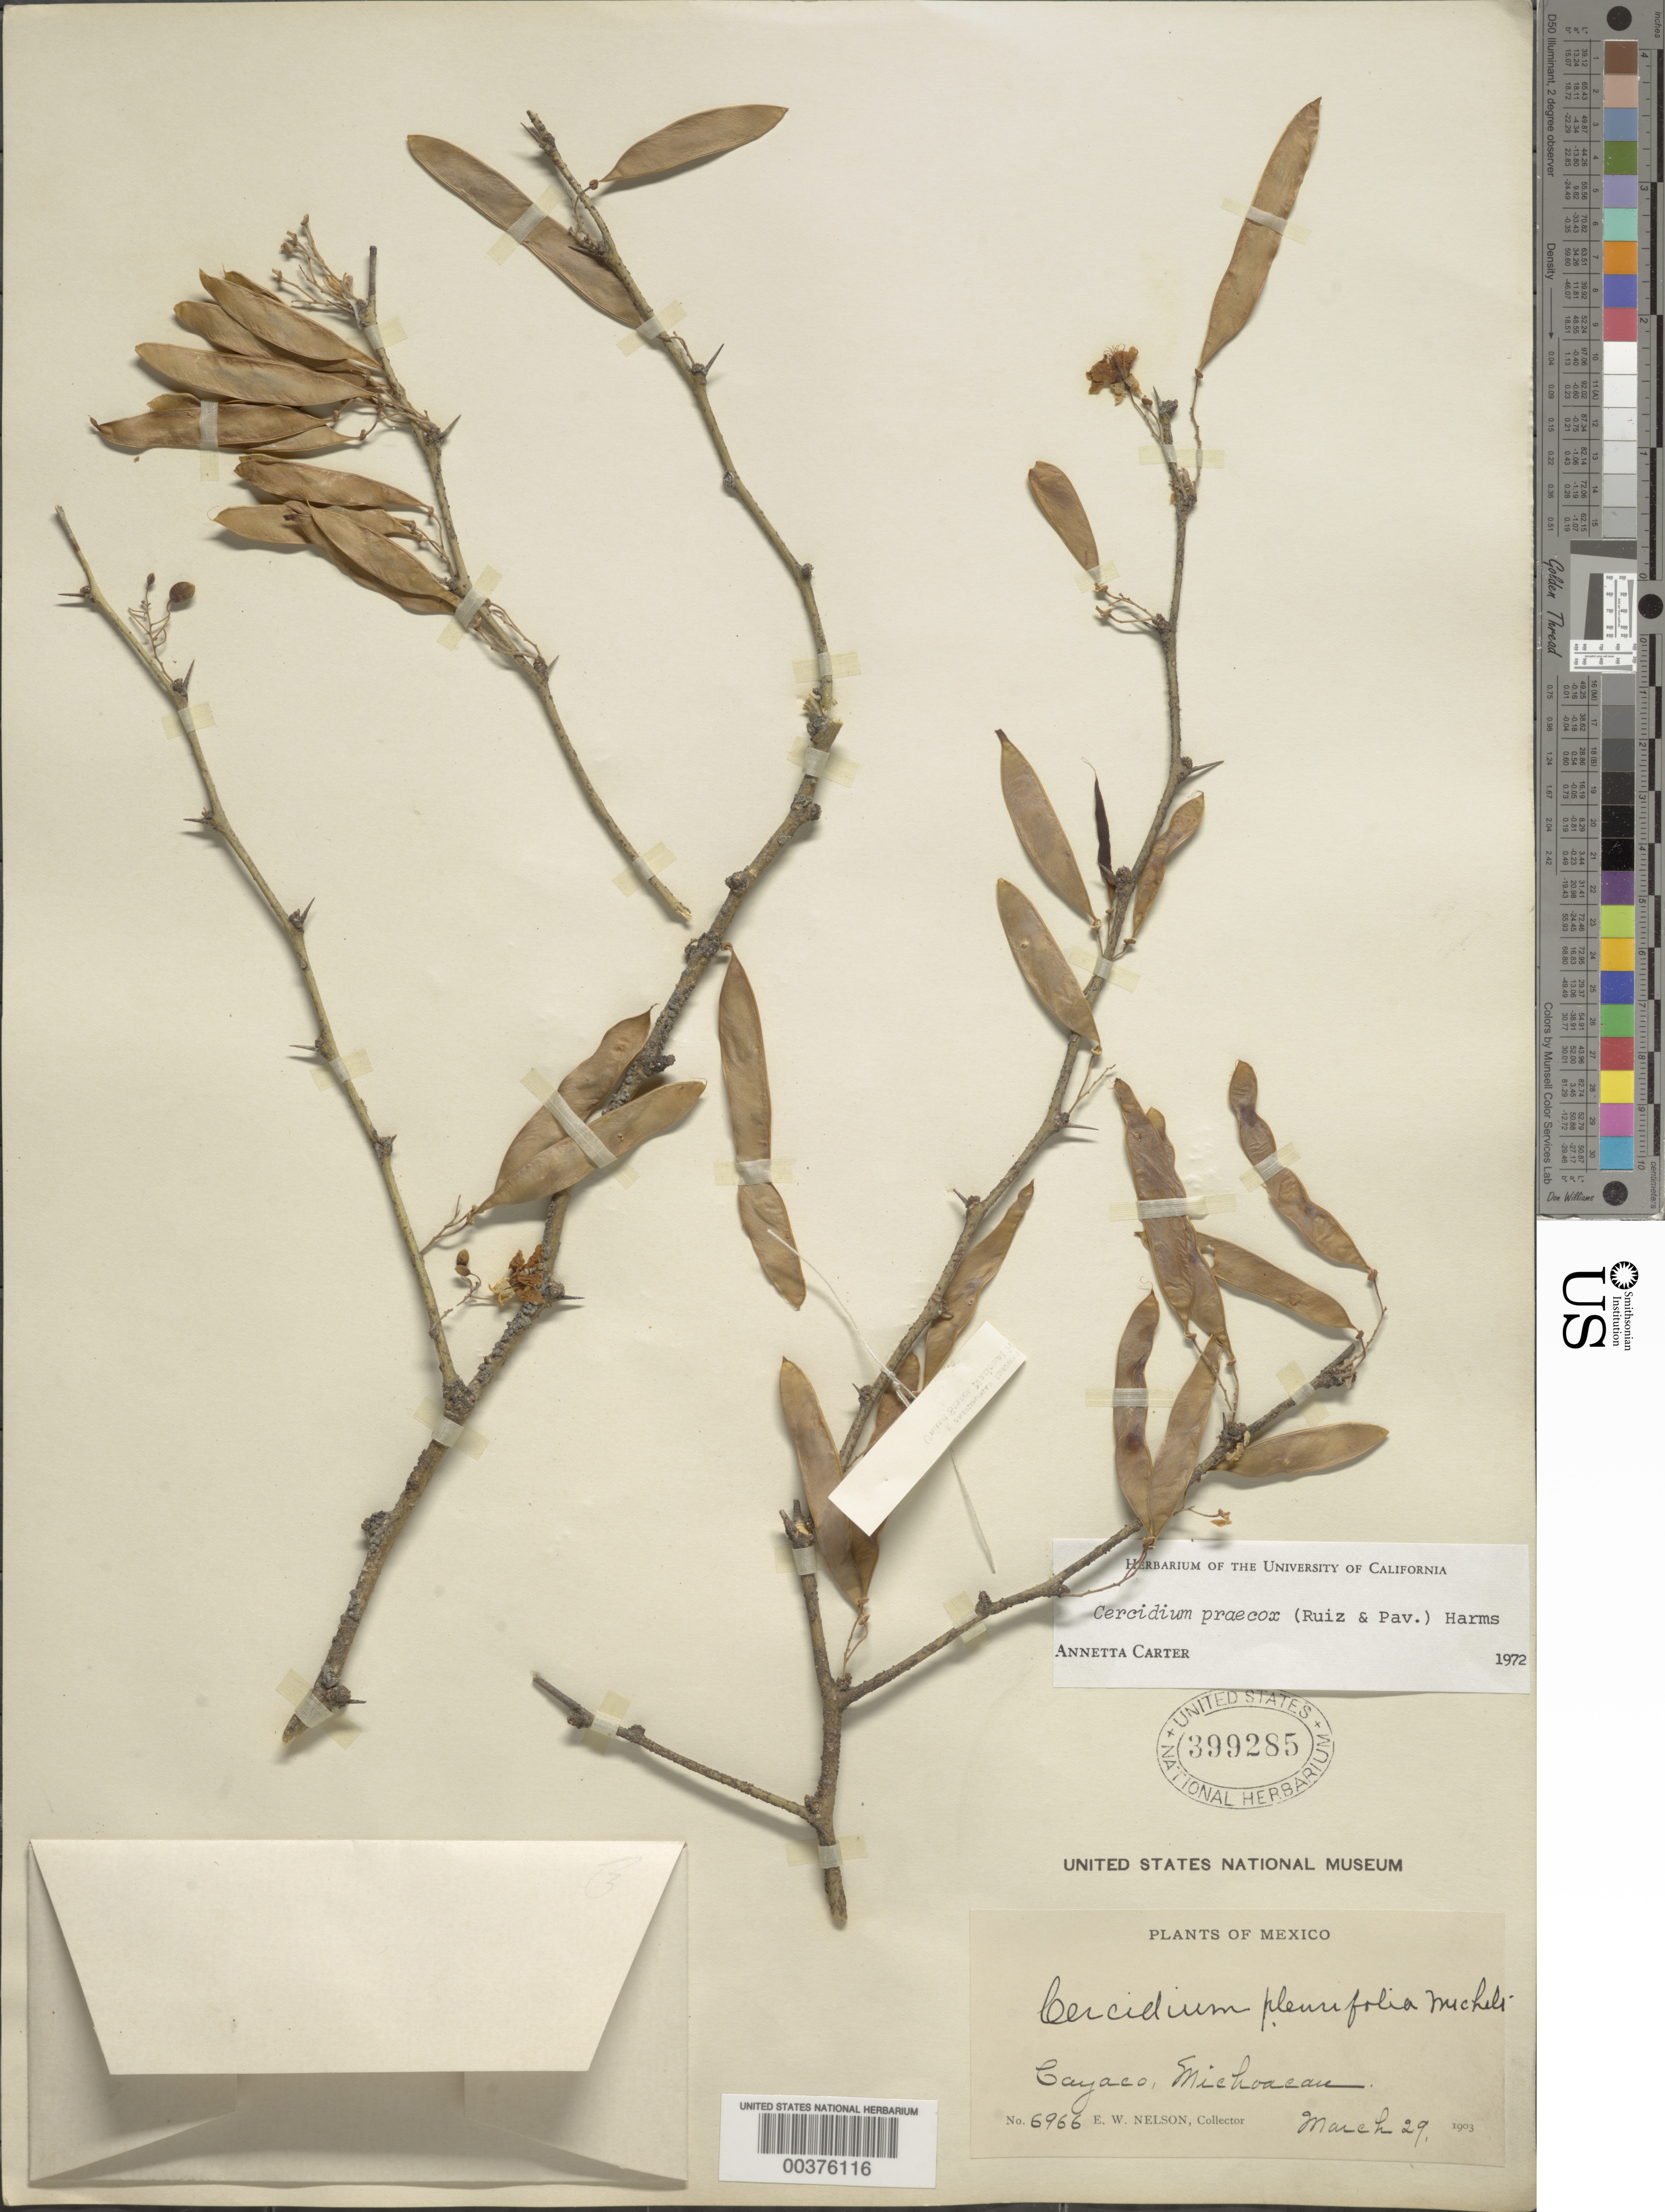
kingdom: Plantae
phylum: Tracheophyta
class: Magnoliopsida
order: Fabales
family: Fabaceae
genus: Parkinsonia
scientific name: Parkinsonia praecox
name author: (Ruiz & Pav.) J.E. Hawkins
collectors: E. W. Nelson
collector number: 6966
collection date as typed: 29 Mar 1903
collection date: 1903-03-29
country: Mexico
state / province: Michoacán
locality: Cayaco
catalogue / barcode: US 399285